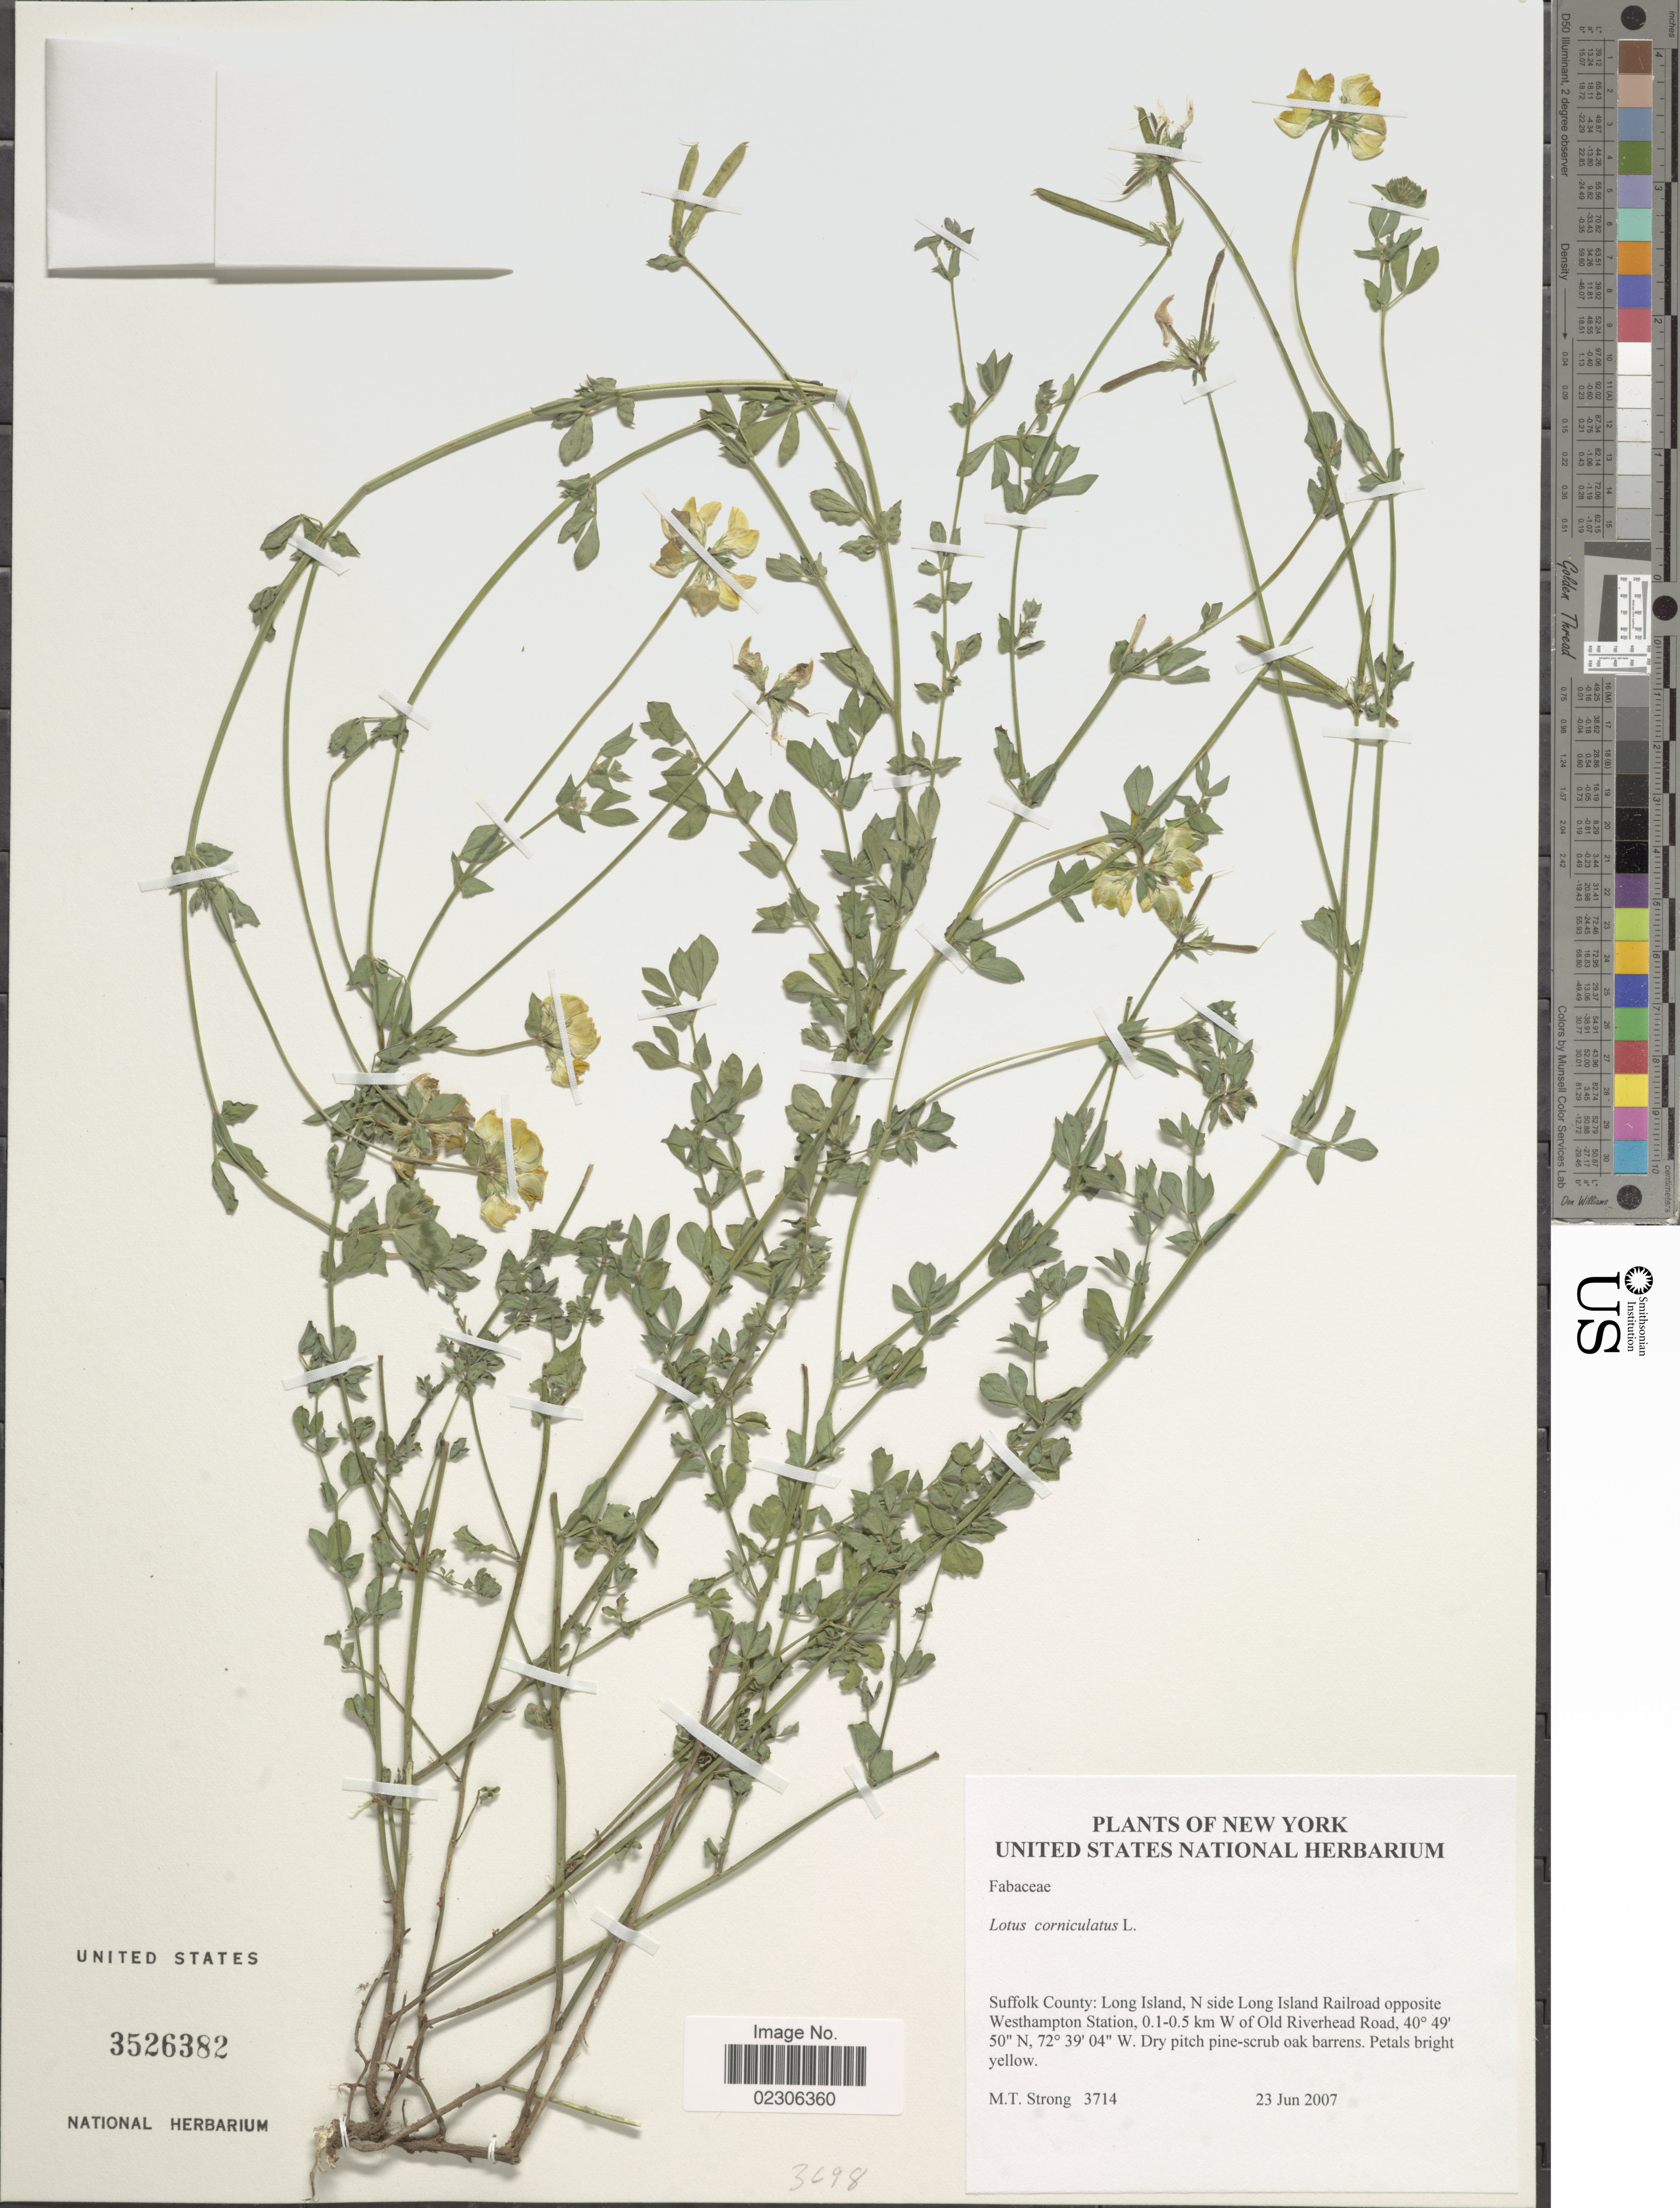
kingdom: Plantae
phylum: Tracheophyta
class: Magnoliopsida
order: Fabales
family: Fabaceae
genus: Lotus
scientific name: Lotus corniculatus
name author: L.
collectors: M. T. Strong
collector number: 3714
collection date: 2007-06-23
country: United States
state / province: New York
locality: Suffolk County: Long Island, N side Long Island Railroad opposite Westhampton Station, 0.1-0.5 km W of Old Riverhead Road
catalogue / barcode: US 3526382